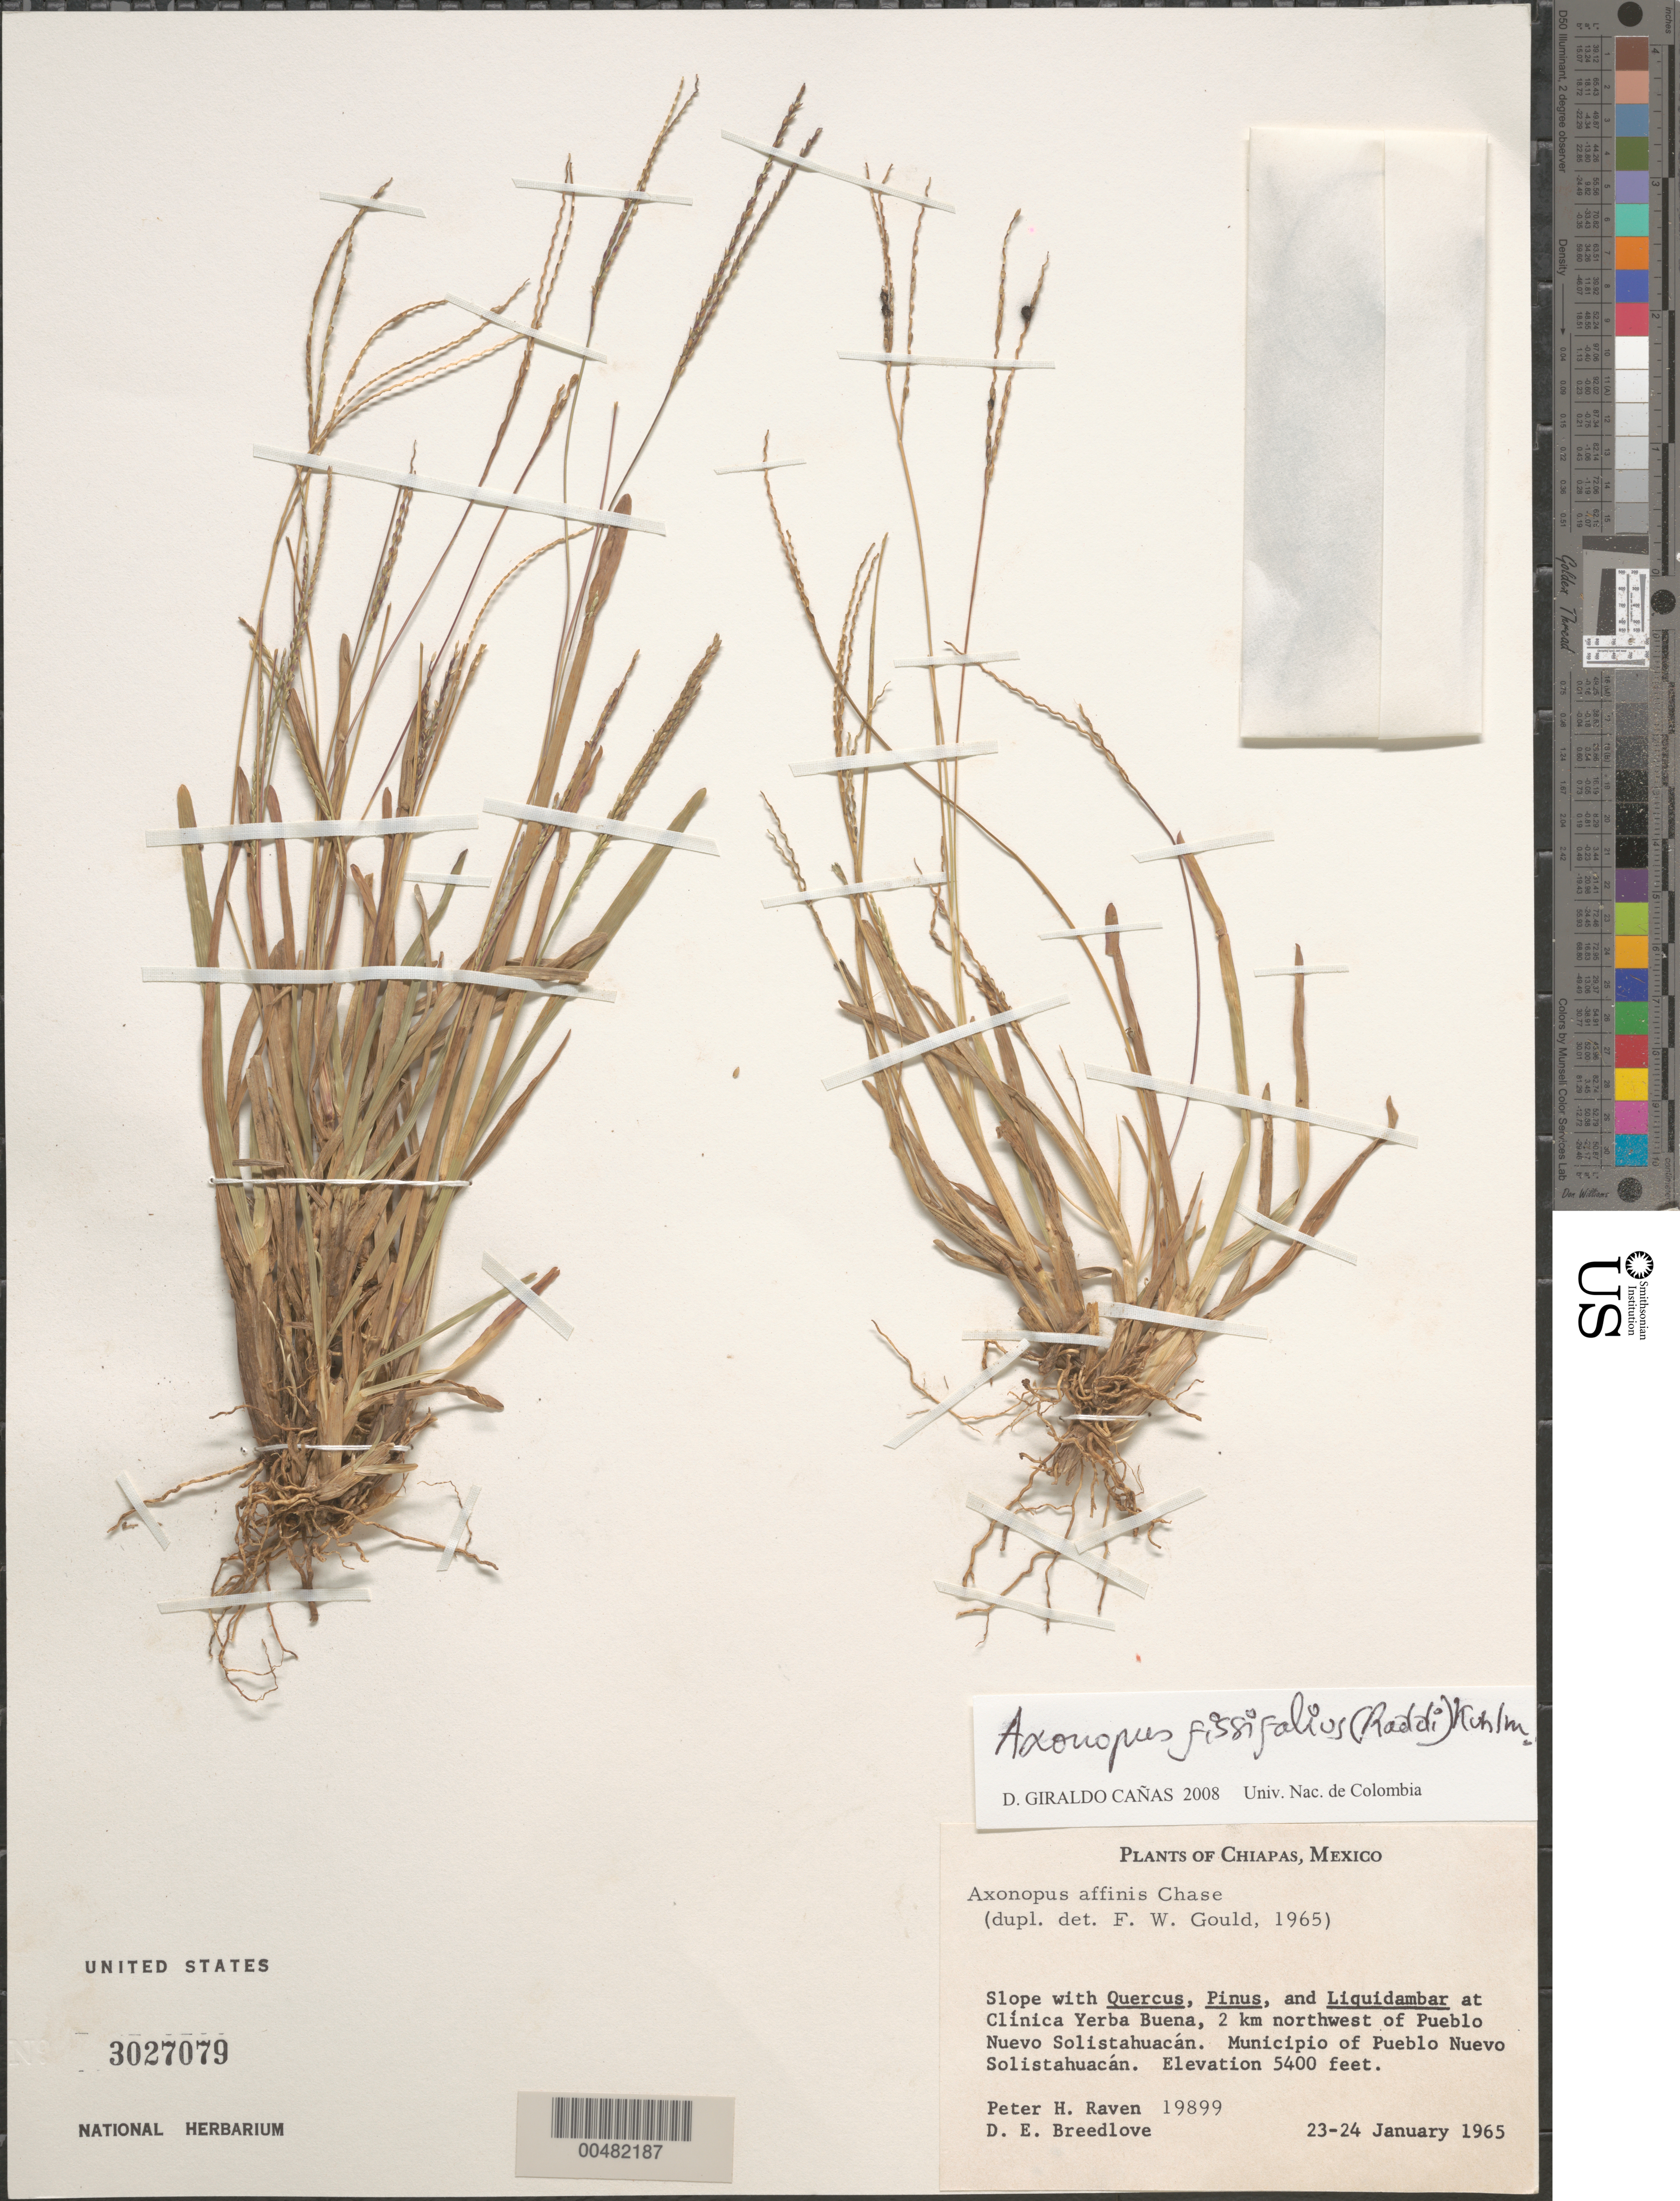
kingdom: Plantae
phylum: Tracheophyta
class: Liliopsida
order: Poales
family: Poaceae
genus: Axonopus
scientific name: Axonopus fissifolius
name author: (Raddi) Kuhlm.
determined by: Gould, F. W.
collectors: P. H. Raven & D. Breddlove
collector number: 19899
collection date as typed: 23 Jan 1965 to 24 Jan 1965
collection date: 1965-01-23/1965-01-24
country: Mexico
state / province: Chiapas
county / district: Pueblo Nuevo Solistahuacán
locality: Clínica Yerba Buena, 2 km NW of Pueblo Nuevo Solistahuacán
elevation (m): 1646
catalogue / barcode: US 3027079